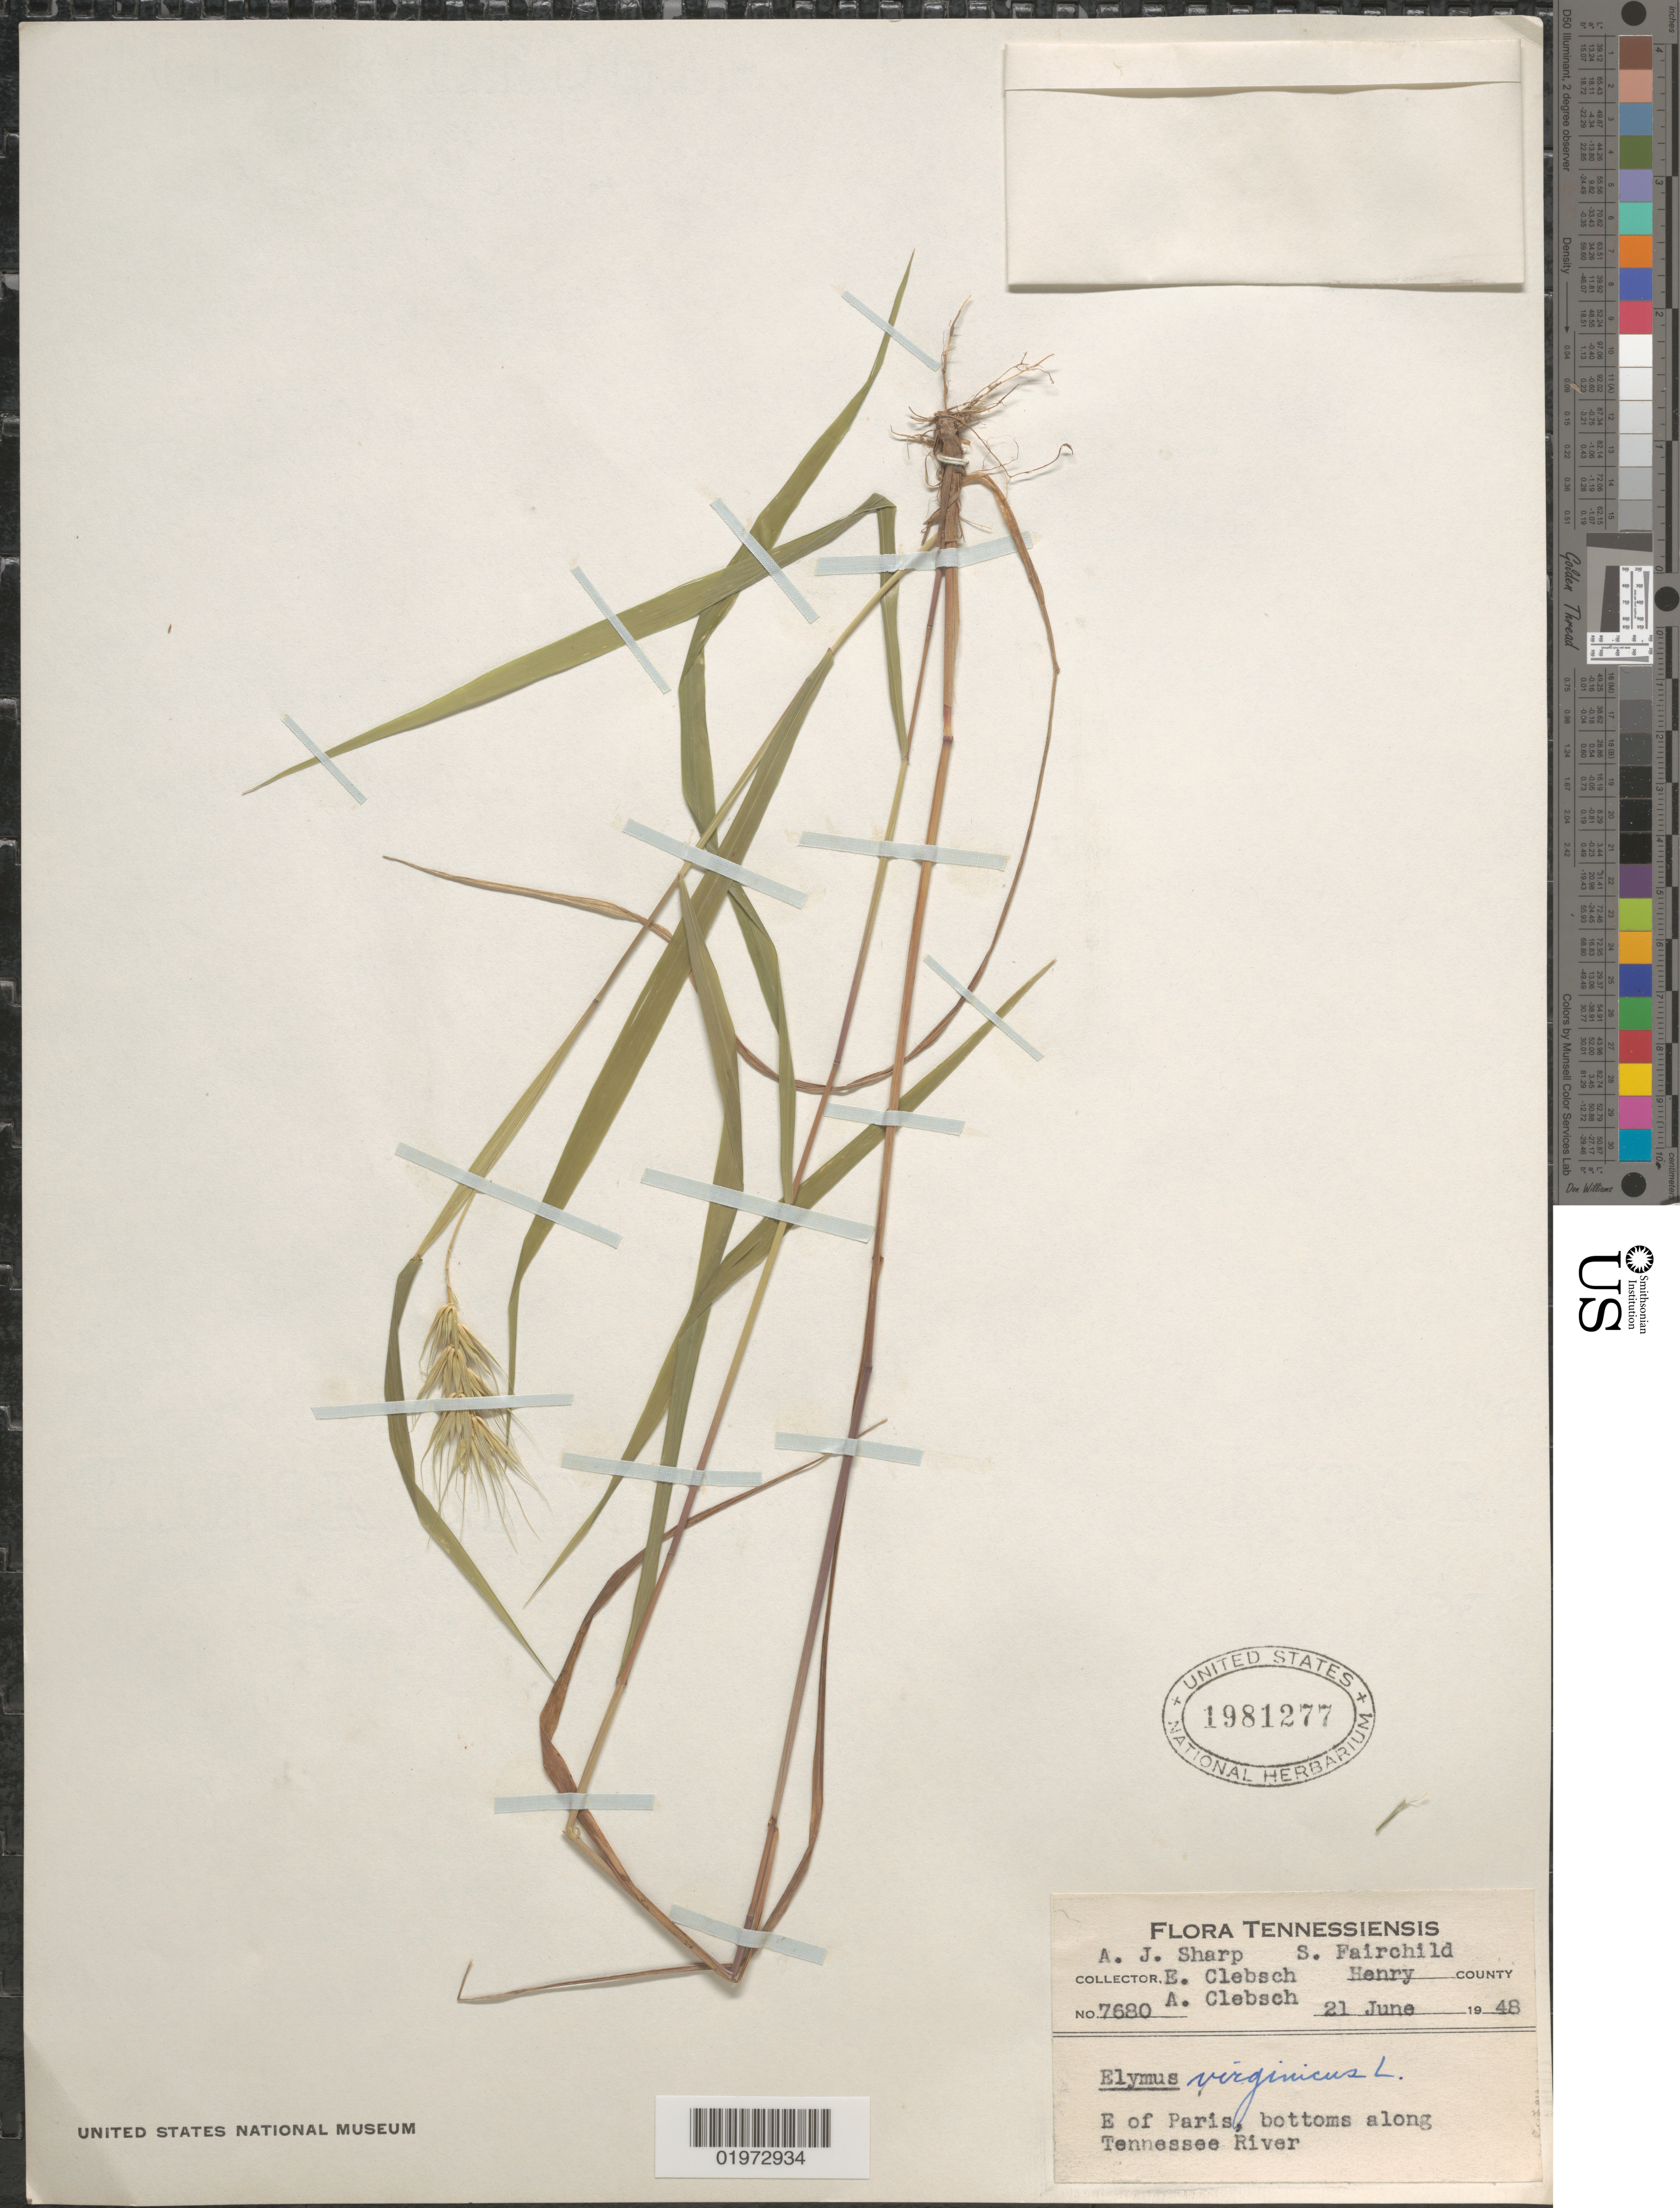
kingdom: Plantae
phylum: Tracheophyta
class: Liliopsida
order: Poales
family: Poaceae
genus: Elymus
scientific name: Elymus virginicus var. halophilus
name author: L.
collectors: A. J. Sharp, S. Fairchild, E. Clebsch & A. Clebsch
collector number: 7680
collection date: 1948-06-21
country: United States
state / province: Tennessee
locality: Henry County. E of Paris, bottoms along Tennessee River.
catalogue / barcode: US 1981277